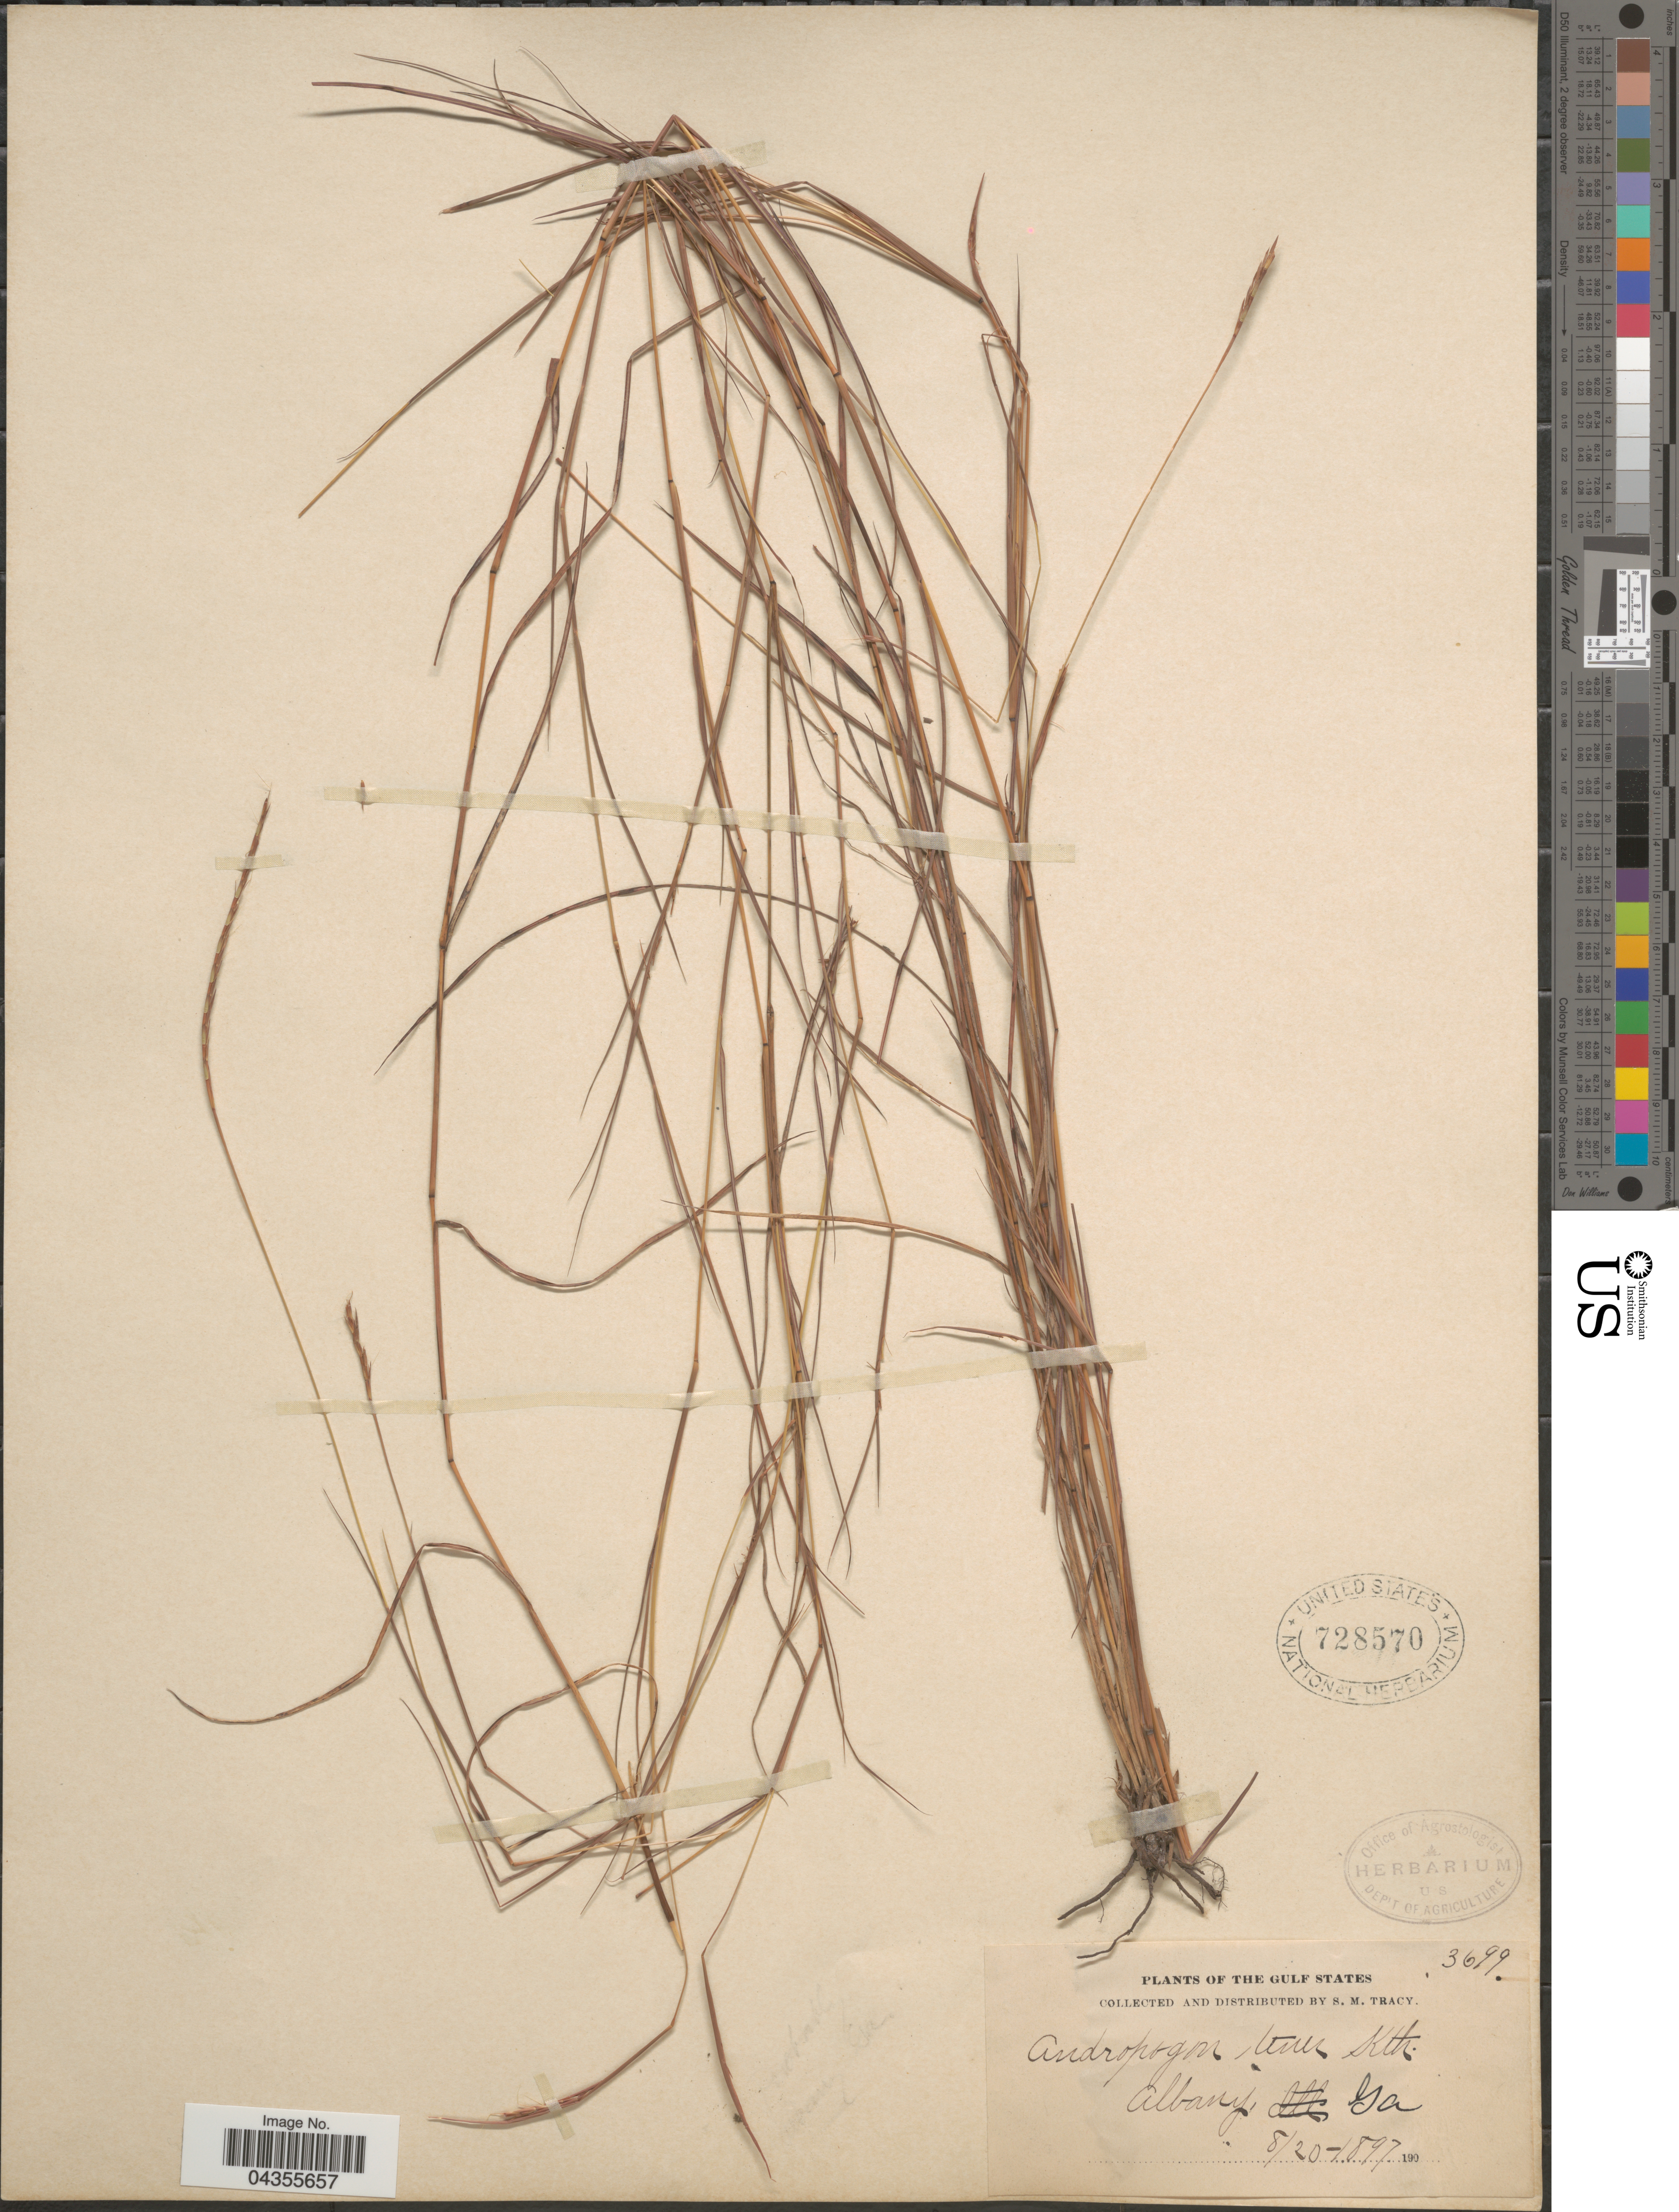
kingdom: Plantae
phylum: Tracheophyta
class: Liliopsida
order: Poales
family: Poaceae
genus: Schizachyrium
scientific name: Schizachyrium tenerum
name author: Nees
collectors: S. M. Tracy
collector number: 3699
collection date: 1897-08-20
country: United States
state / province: Georgia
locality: Gulf States. Albany.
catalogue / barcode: US 728570